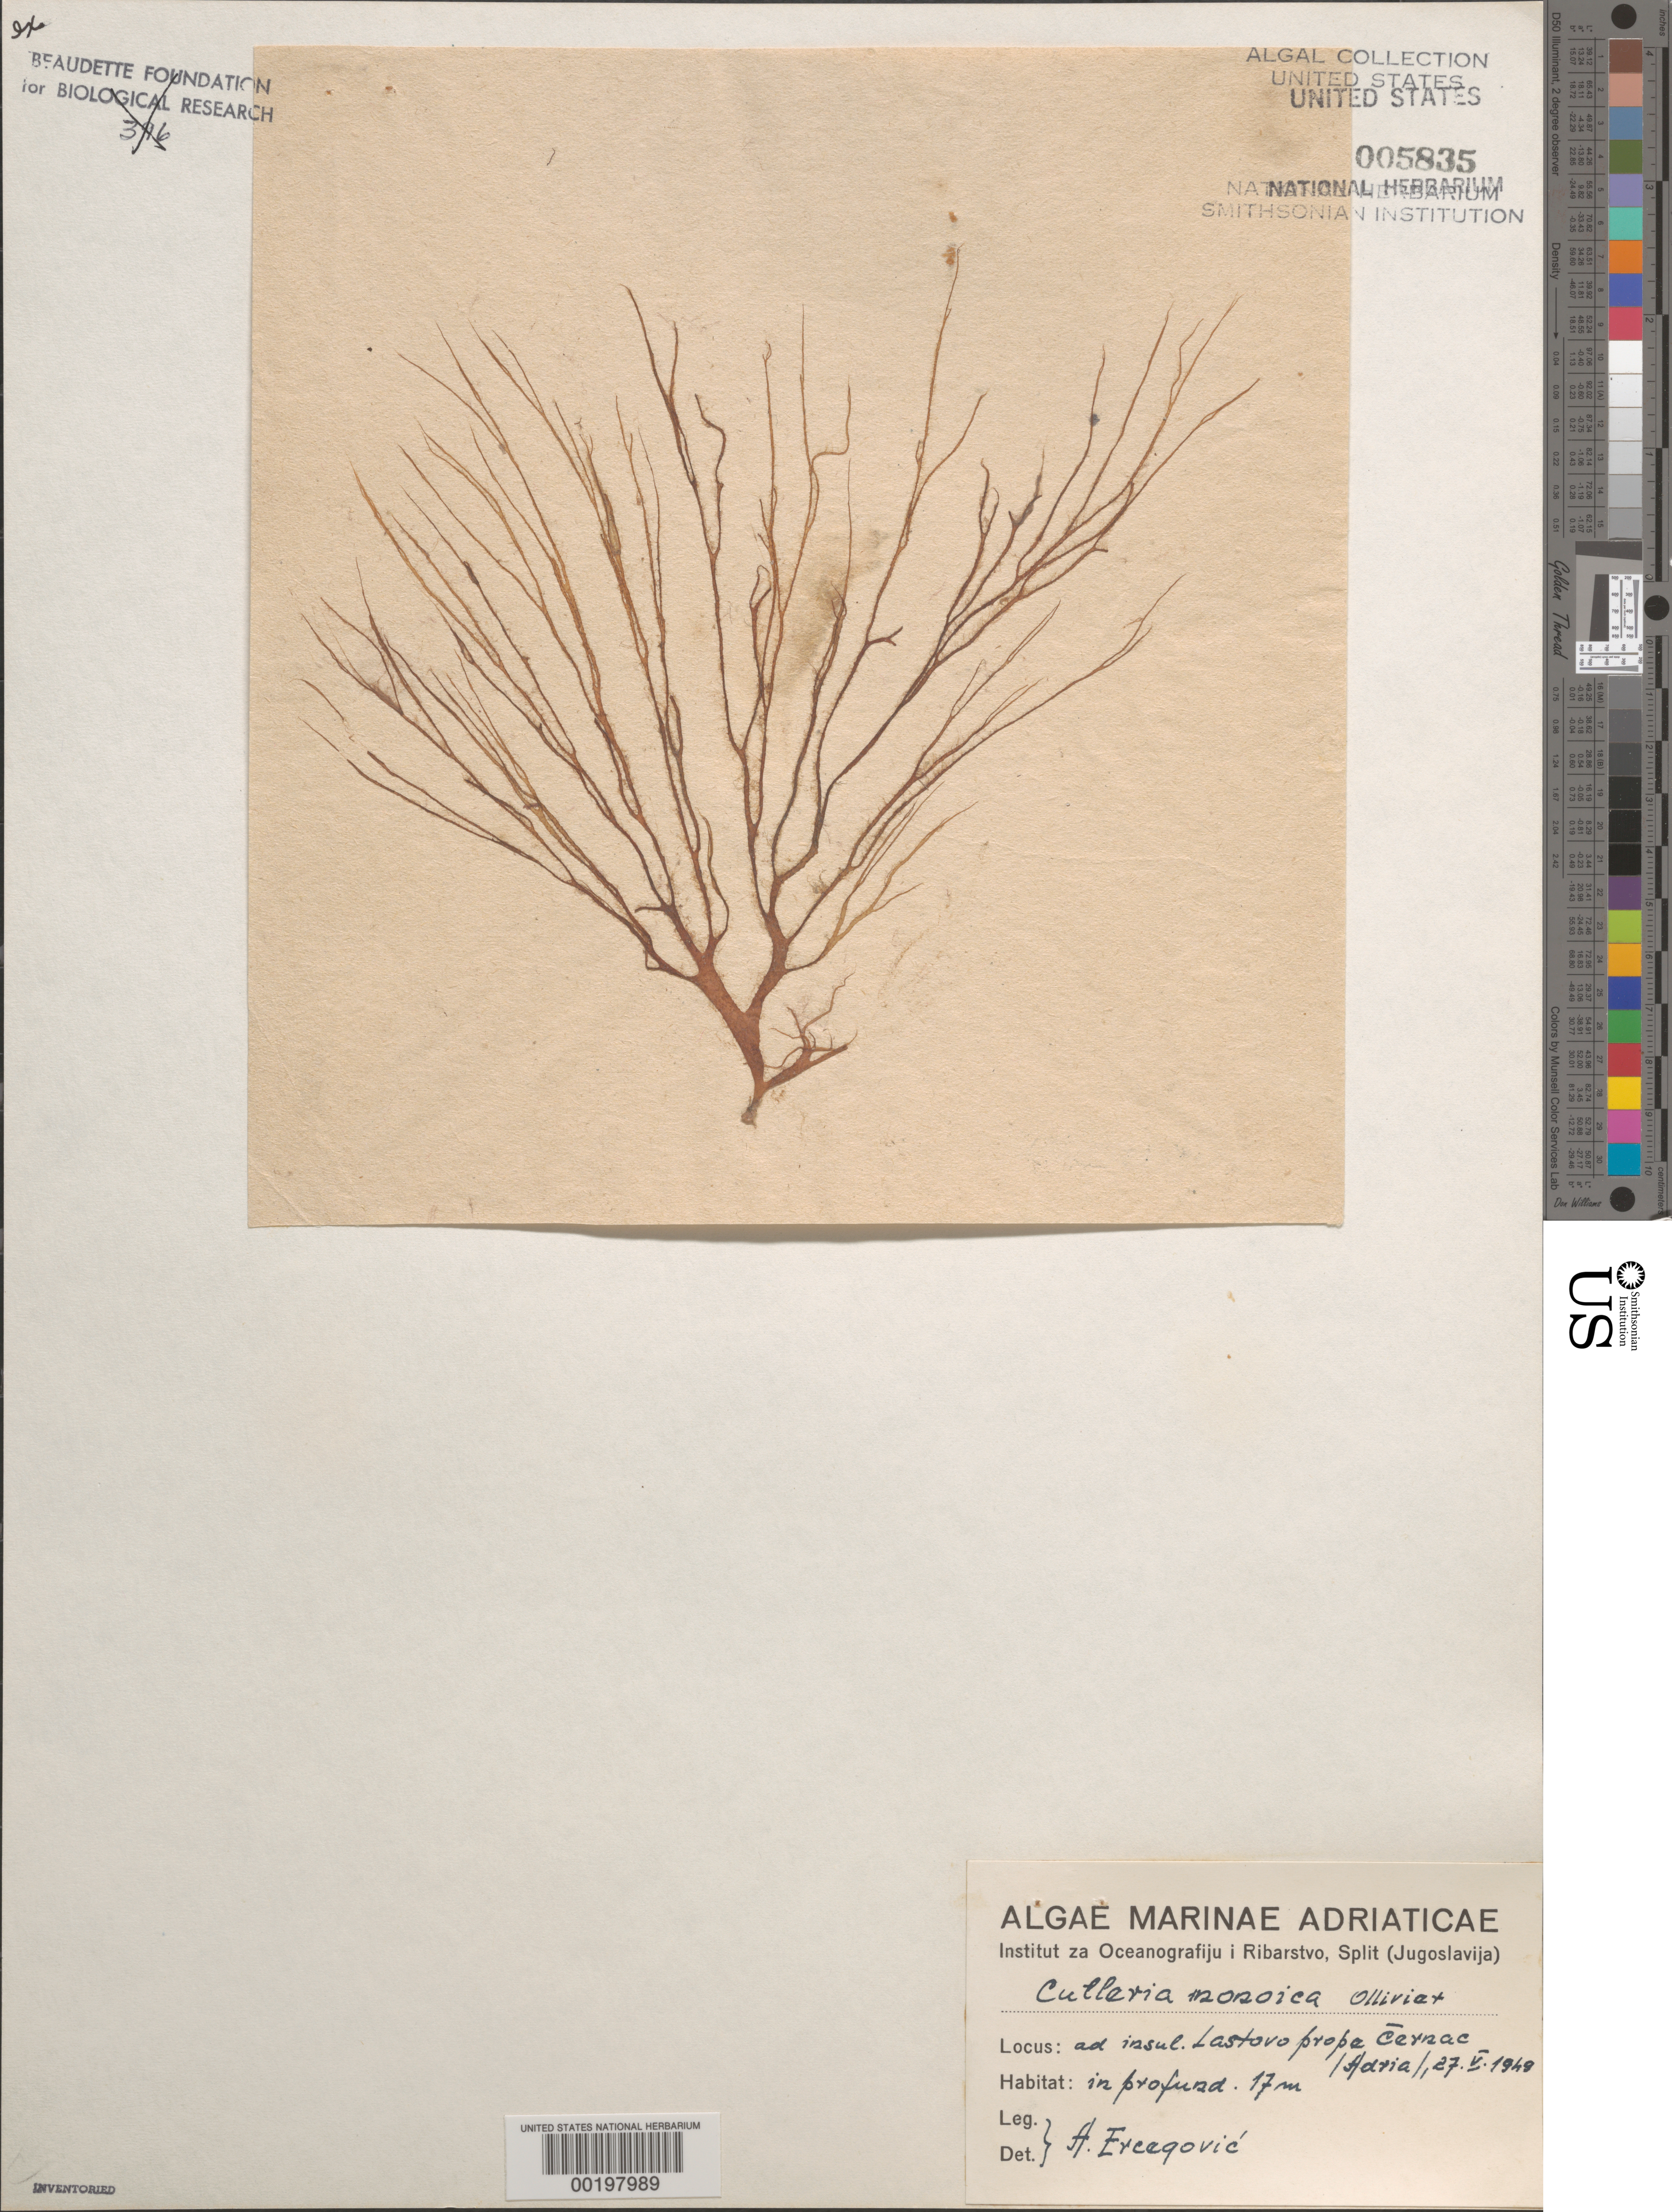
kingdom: Chromista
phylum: Ochrophyta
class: Phaeophyceae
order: Cutleriales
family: Cutleriaceae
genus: Cutleria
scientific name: Cutleria chilosa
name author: (Falkenb.) P.C. Silva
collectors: A. Ercegovic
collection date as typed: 27 May 1949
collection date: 1949-05-27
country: Croatia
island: Lastovo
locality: Near Cernac, Adriatic Sea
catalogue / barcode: US 5835